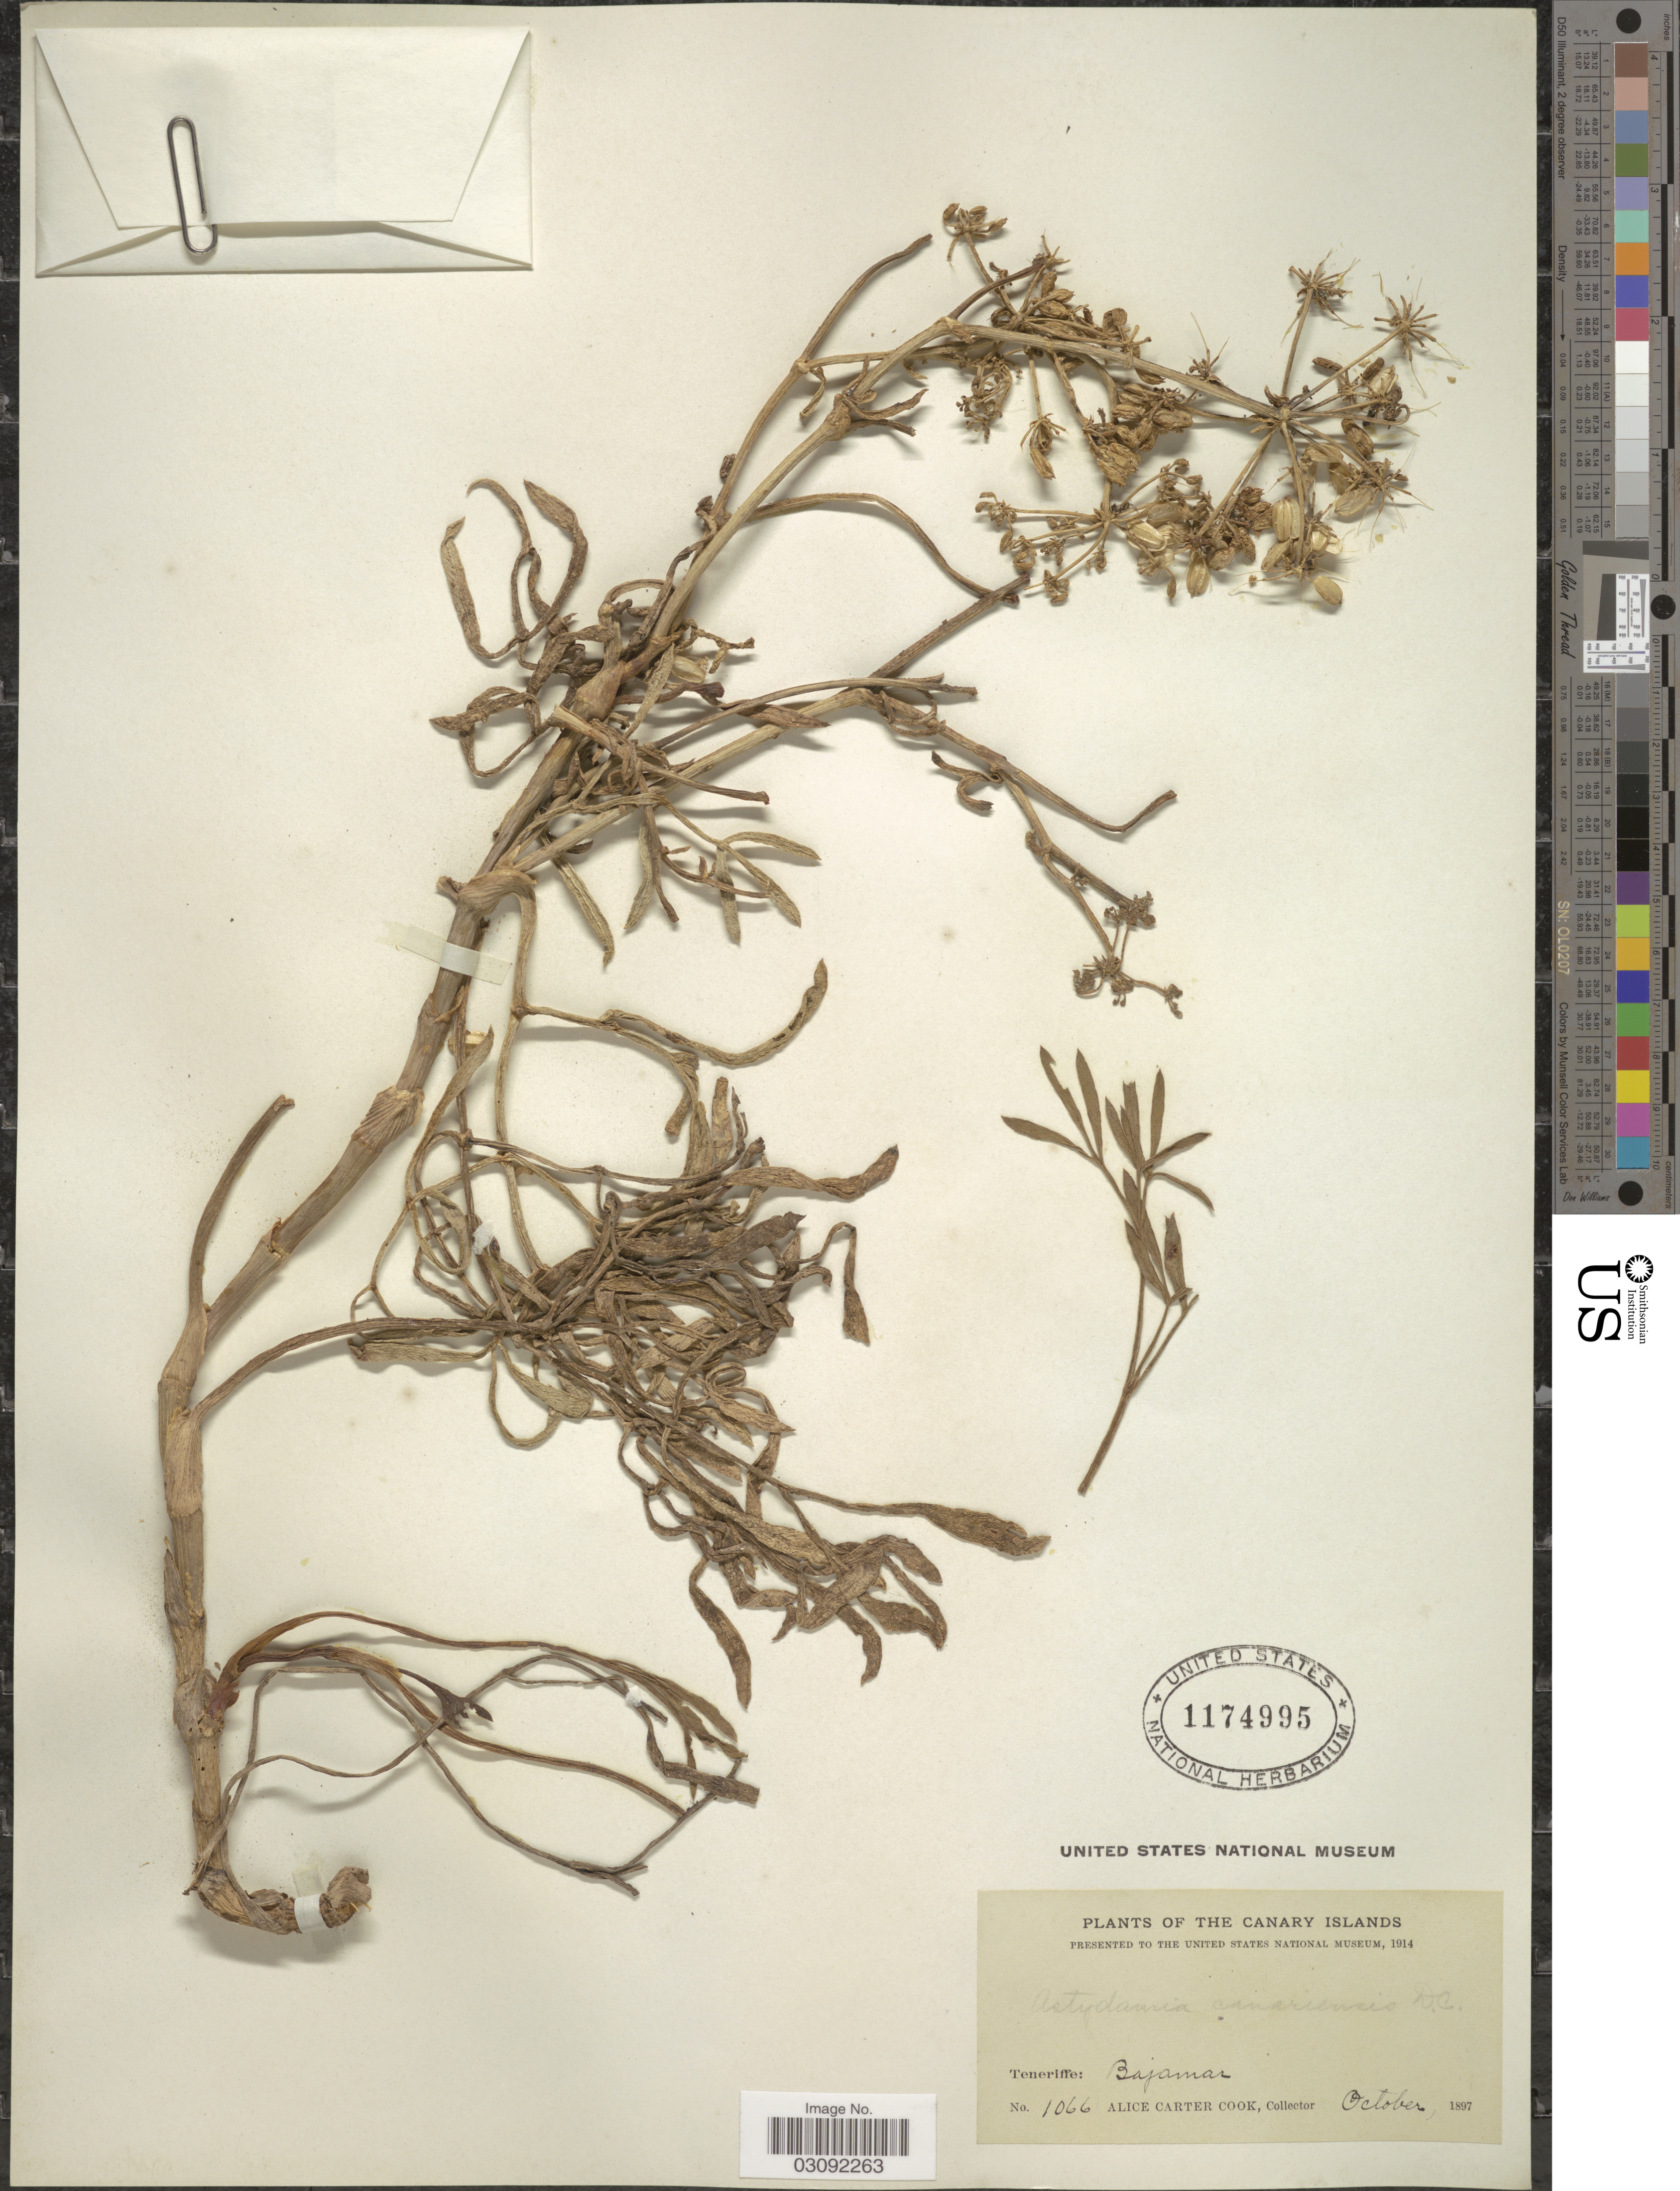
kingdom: Plantae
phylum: Tracheophyta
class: Magnoliopsida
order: Apiales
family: Apiaceae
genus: Astydamia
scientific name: Astydamia canariensis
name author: (Spreng.) DC.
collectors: Alice C. Cook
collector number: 1066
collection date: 1897-10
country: Spain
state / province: Canarias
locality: The Canary Islands. Teneriffe: Bajamar.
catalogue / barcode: US 1174995